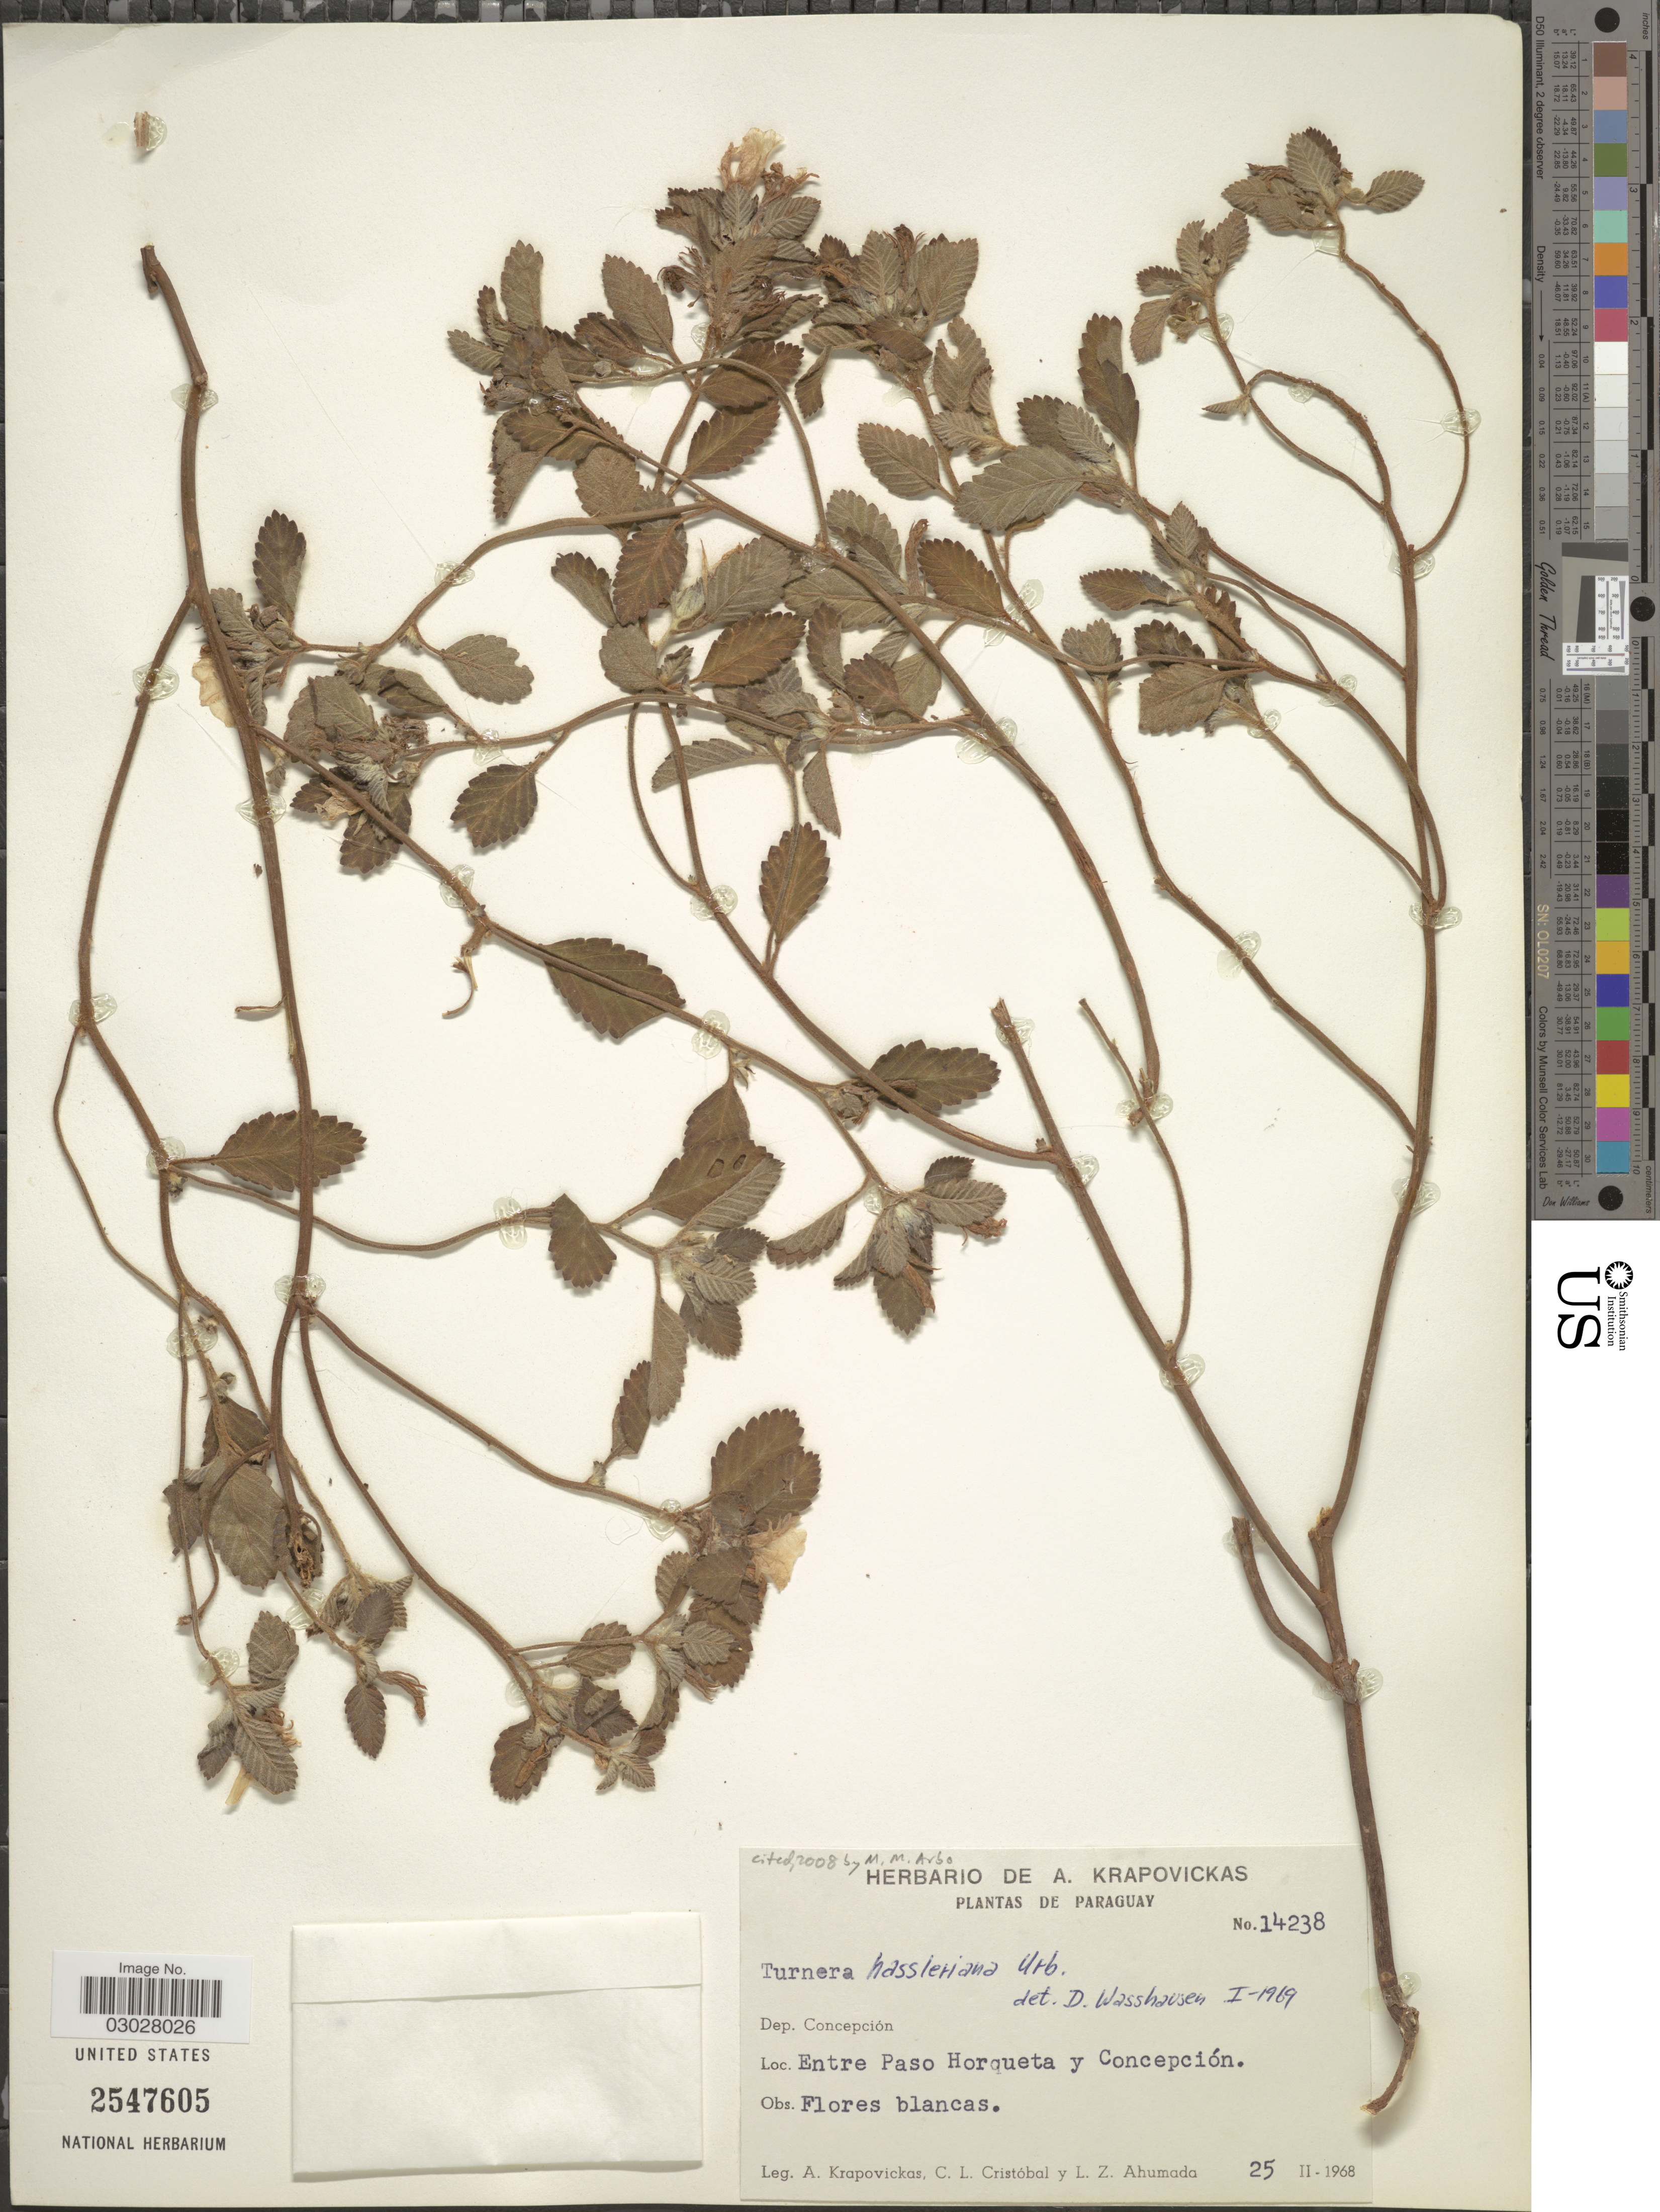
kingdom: Plantae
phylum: Tracheophyta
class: Magnoliopsida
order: Malpighiales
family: Turneraceae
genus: Turnera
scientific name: Turnera hassleriana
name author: Urb.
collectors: A. Krapovickas, C. L. Cristóbal & L. Ahumada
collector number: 14238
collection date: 1968-02-25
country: Paraguay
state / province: Concepcion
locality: Dept. Concepción. Entre Paso Horqueta y Concepción.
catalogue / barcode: US 2547605